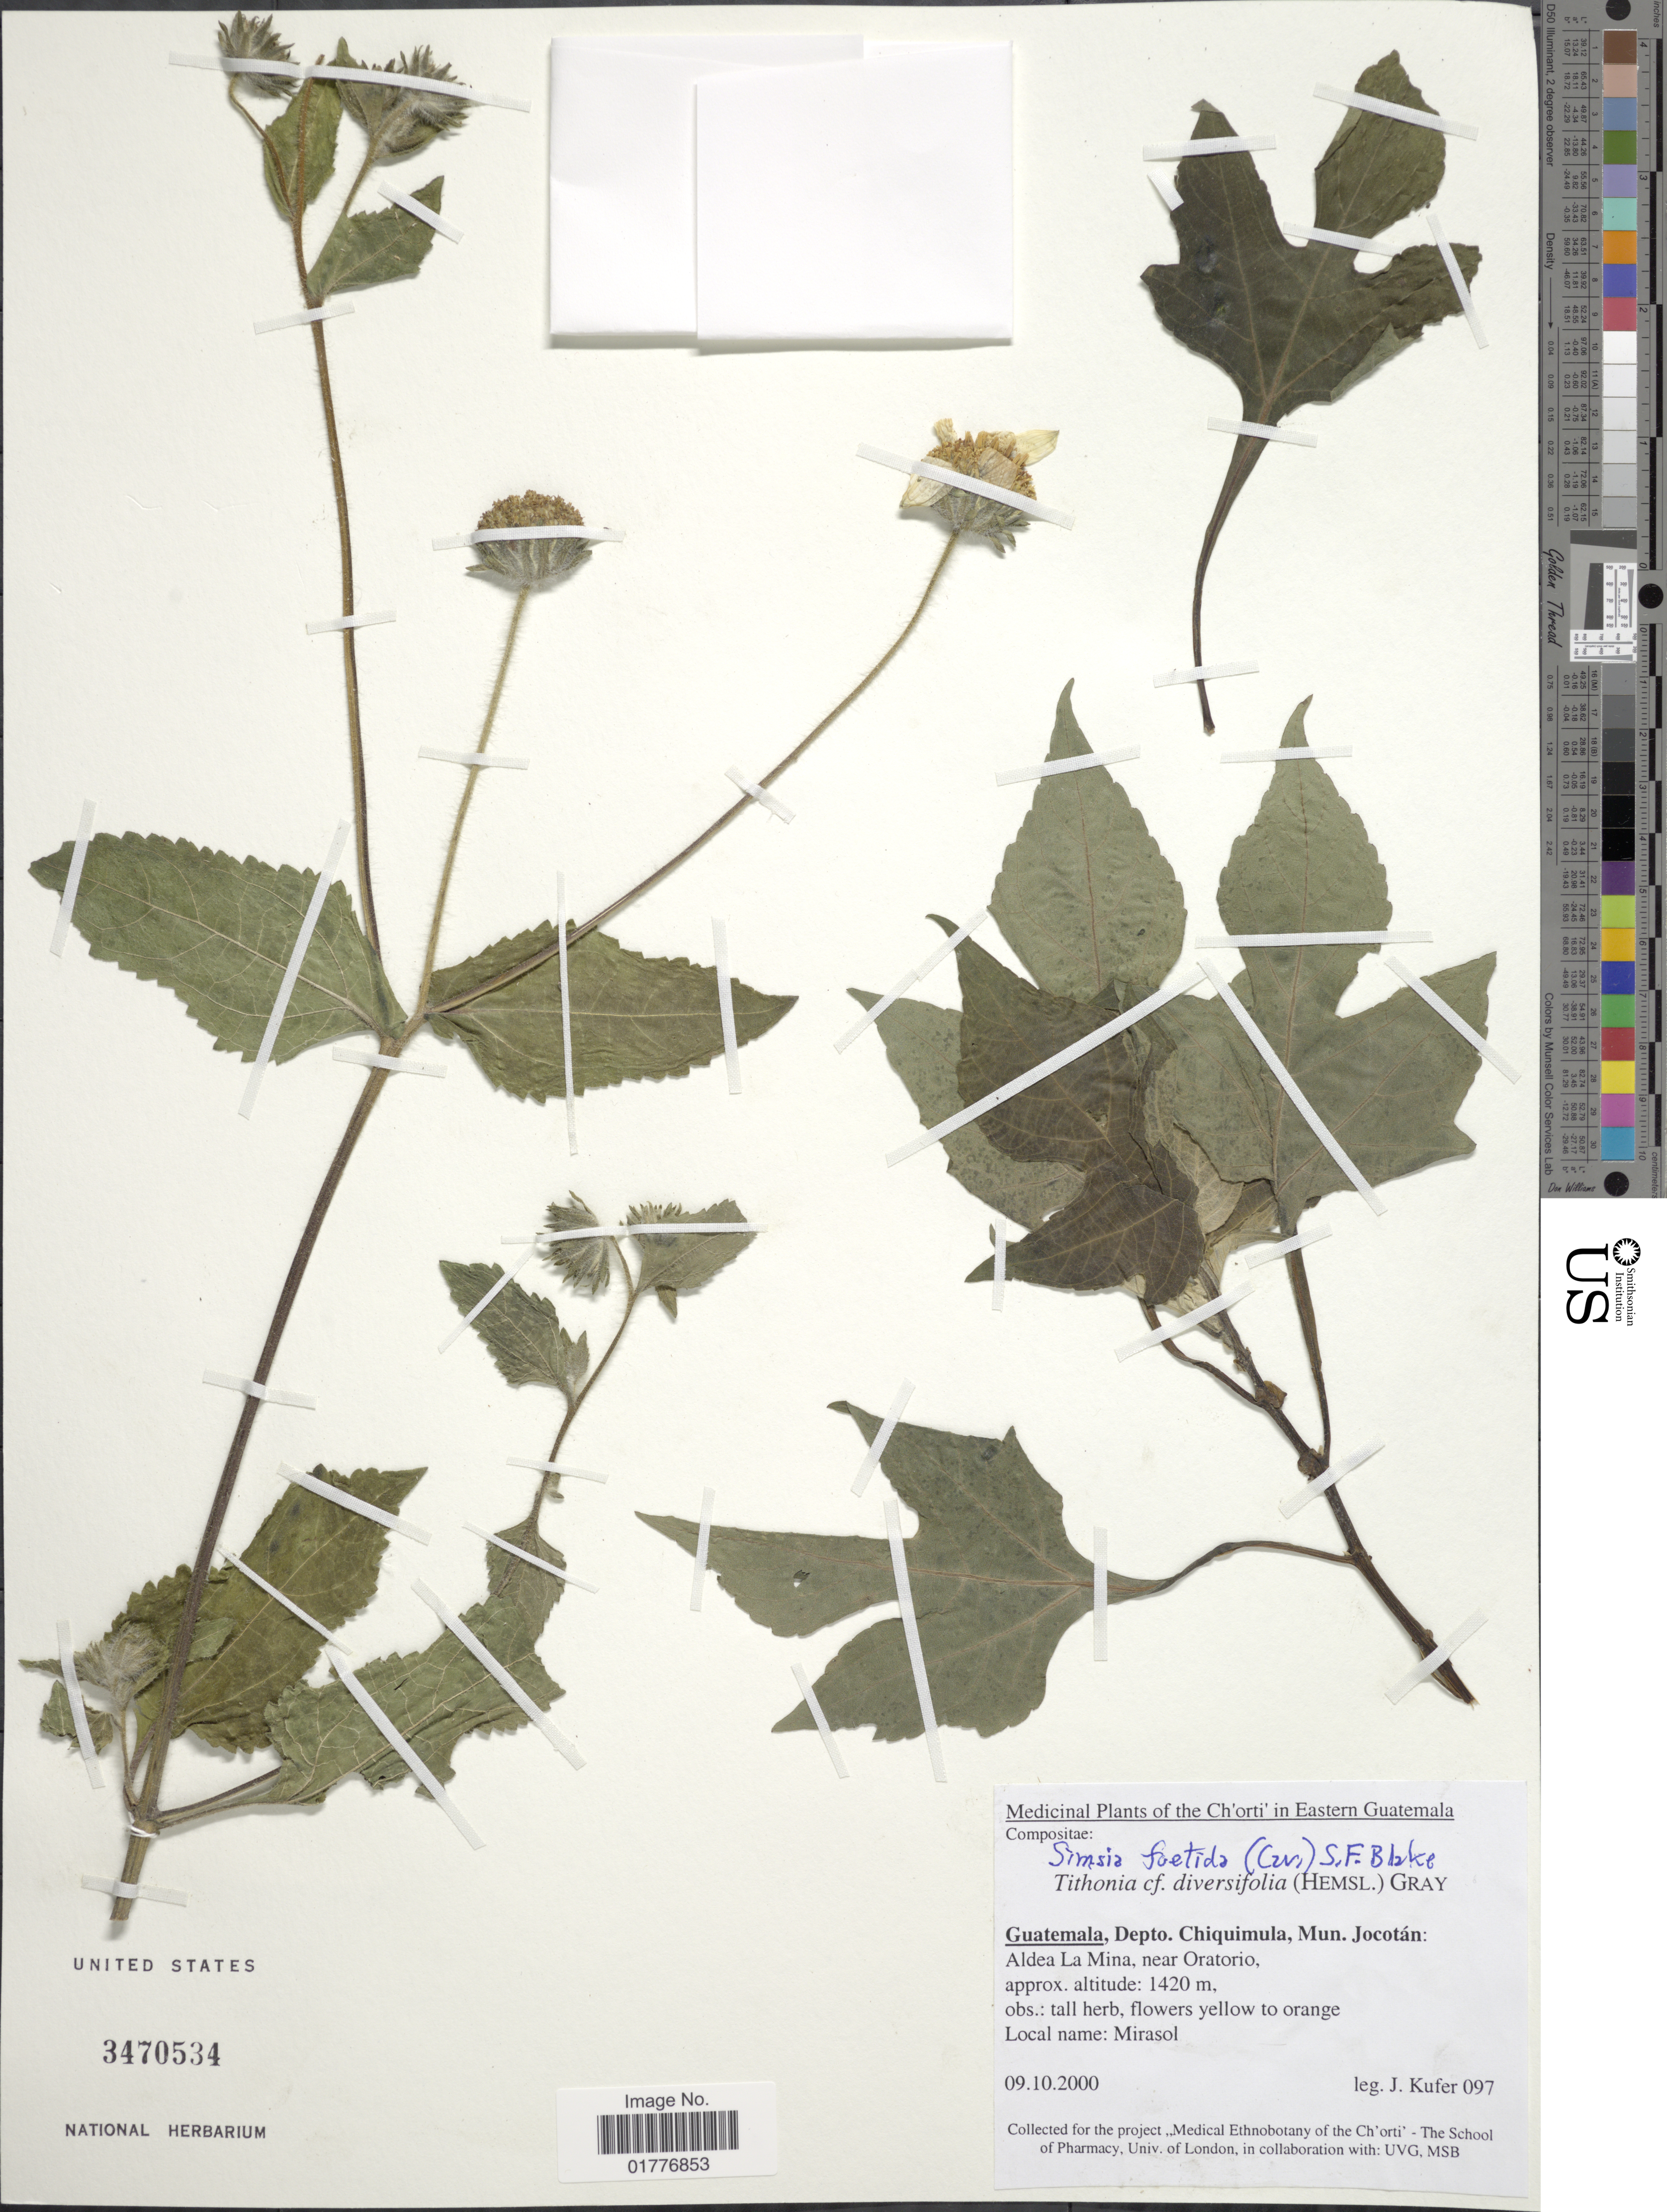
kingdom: Plantae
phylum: Tracheophyta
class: Magnoliopsida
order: Asterales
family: Asteraceae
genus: Simsia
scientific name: Simsia foetida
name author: (Cav.) S.F. Blake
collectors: J. Kufer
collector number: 097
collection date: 2000-10-09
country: Guatemala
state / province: Chiquimula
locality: Guatemala, Depto. Chiquila, Mun. Jocotan: Aldea La Mina, near Oratorio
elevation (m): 1420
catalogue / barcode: US 3470534